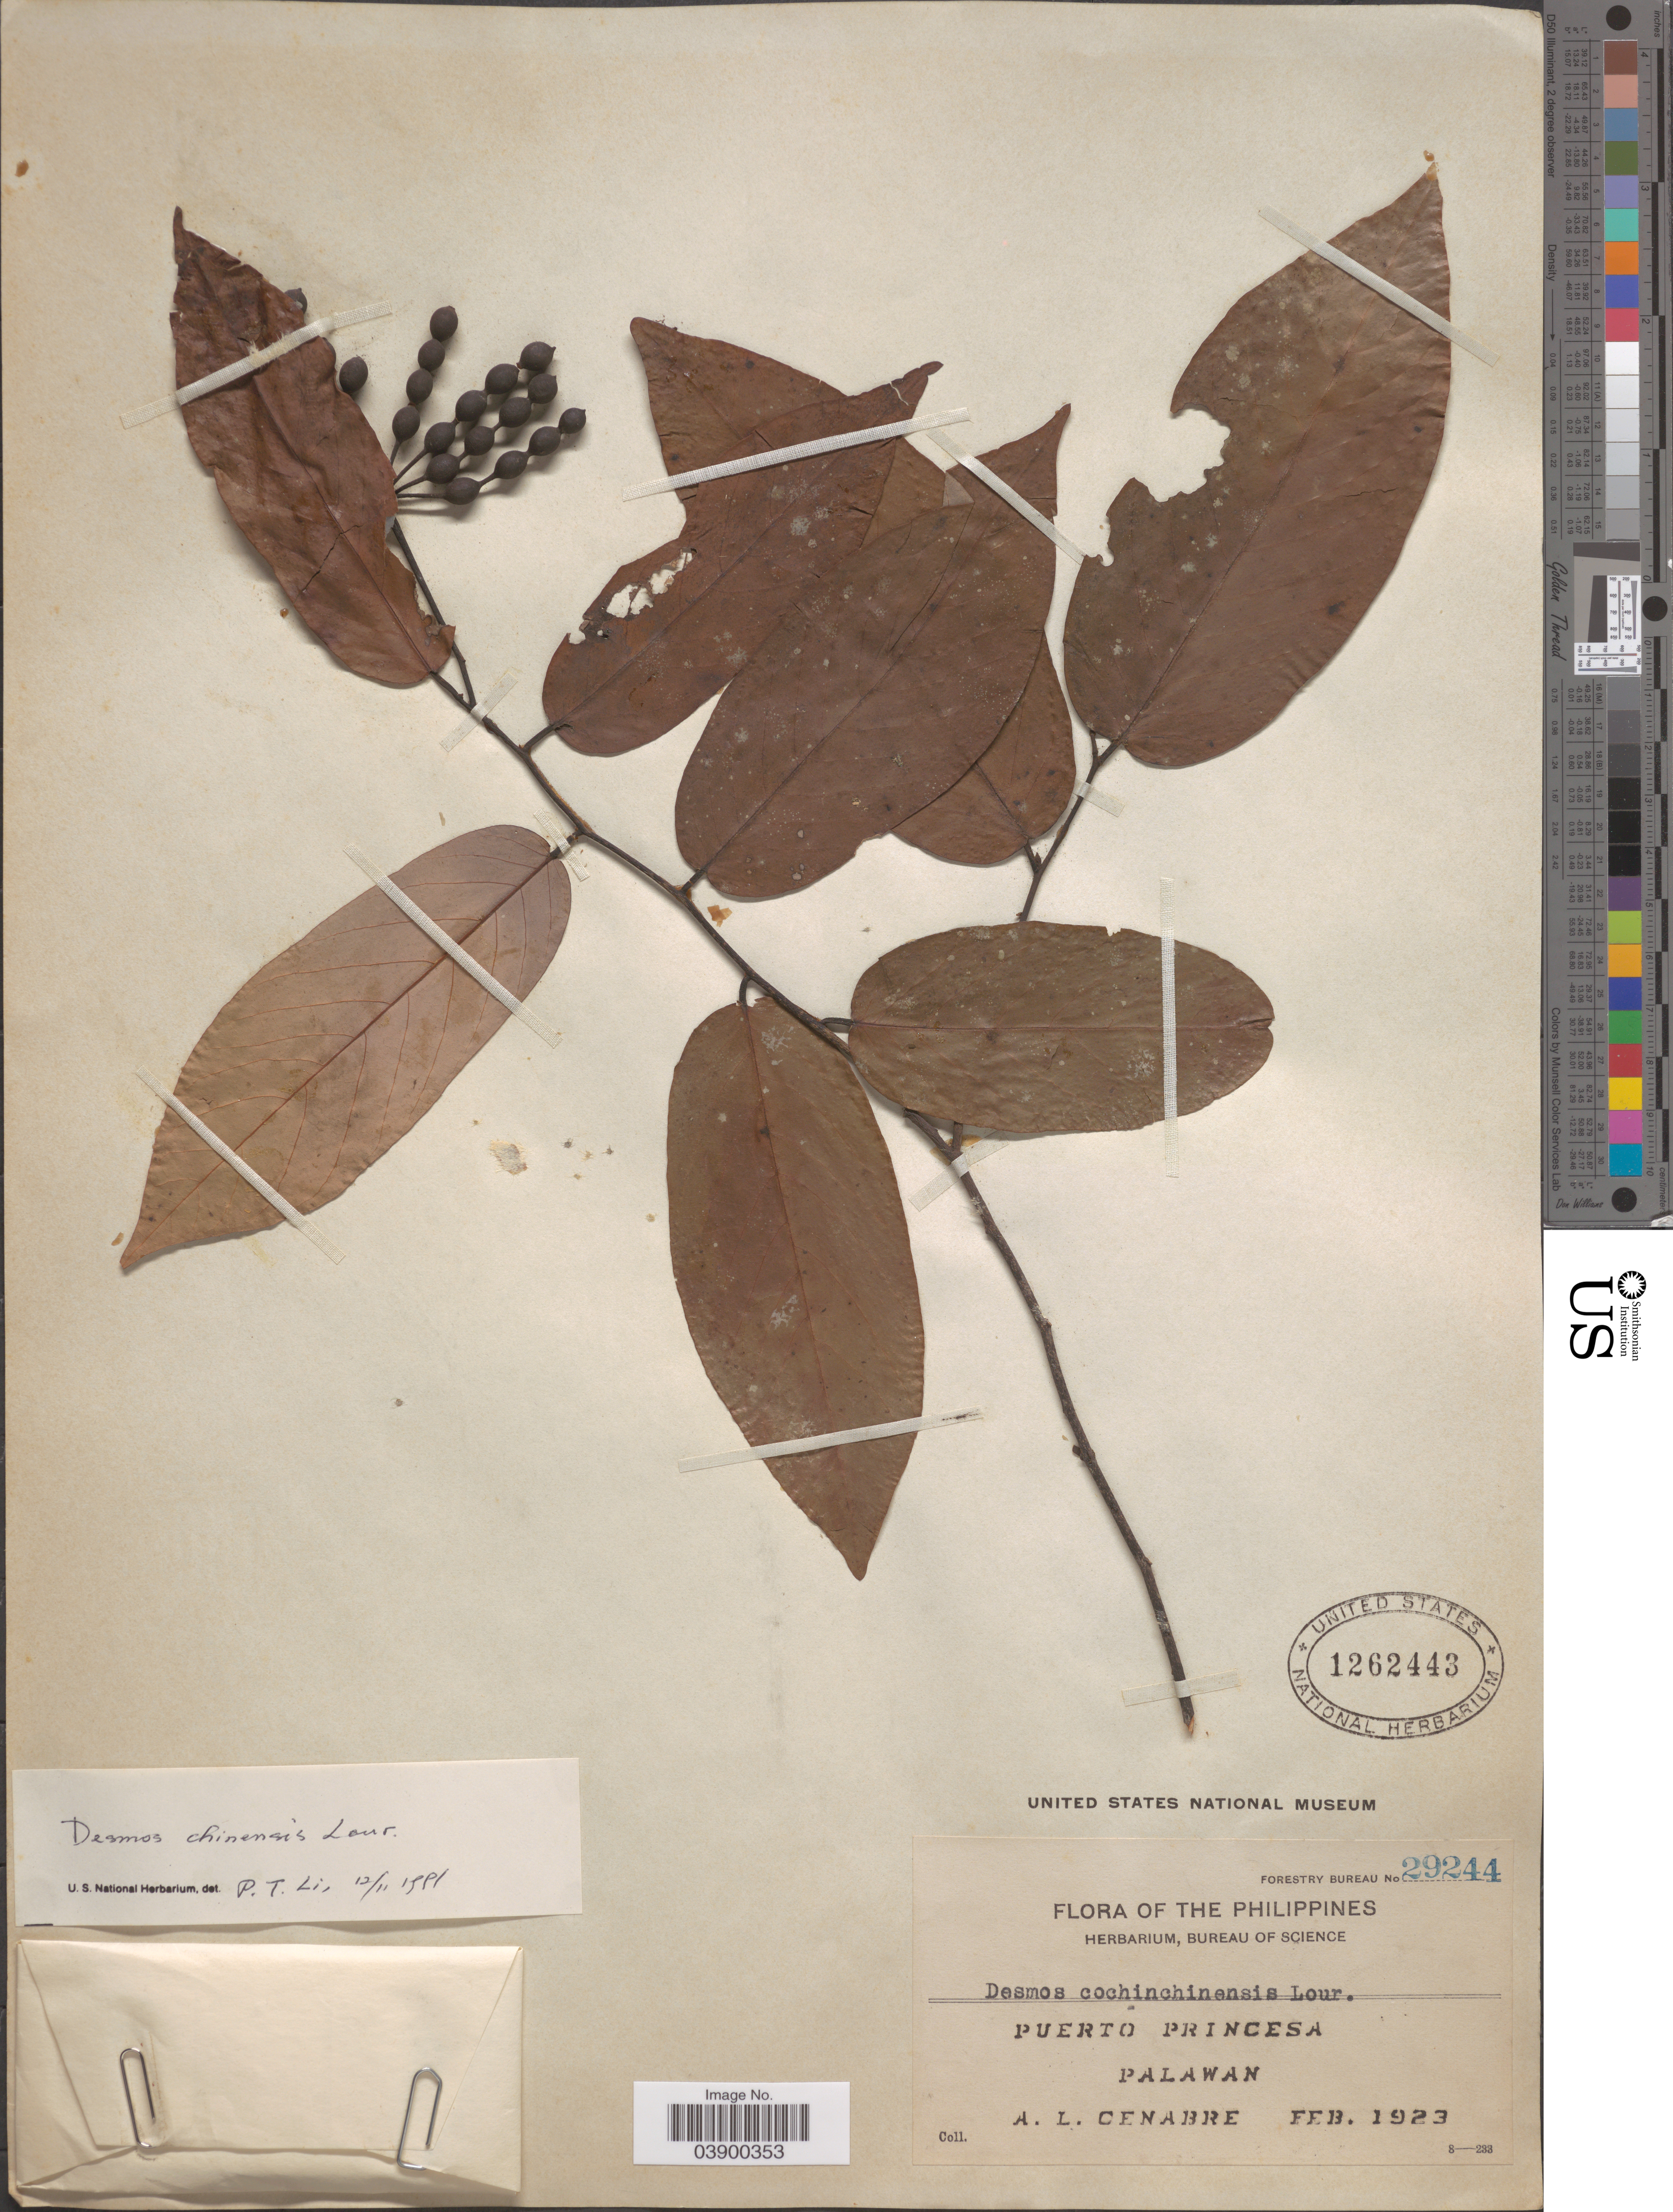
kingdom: Plantae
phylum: Tracheophyta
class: Magnoliopsida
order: Magnoliales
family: Annonaceae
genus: Desmos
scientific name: Desmos chinensis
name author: Lour.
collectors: A. Cenabre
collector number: Forestry Bureau 29244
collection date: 1923-02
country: Philippines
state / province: Mimaropa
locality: Puerto Princesa. Palawan.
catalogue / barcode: US 1262443